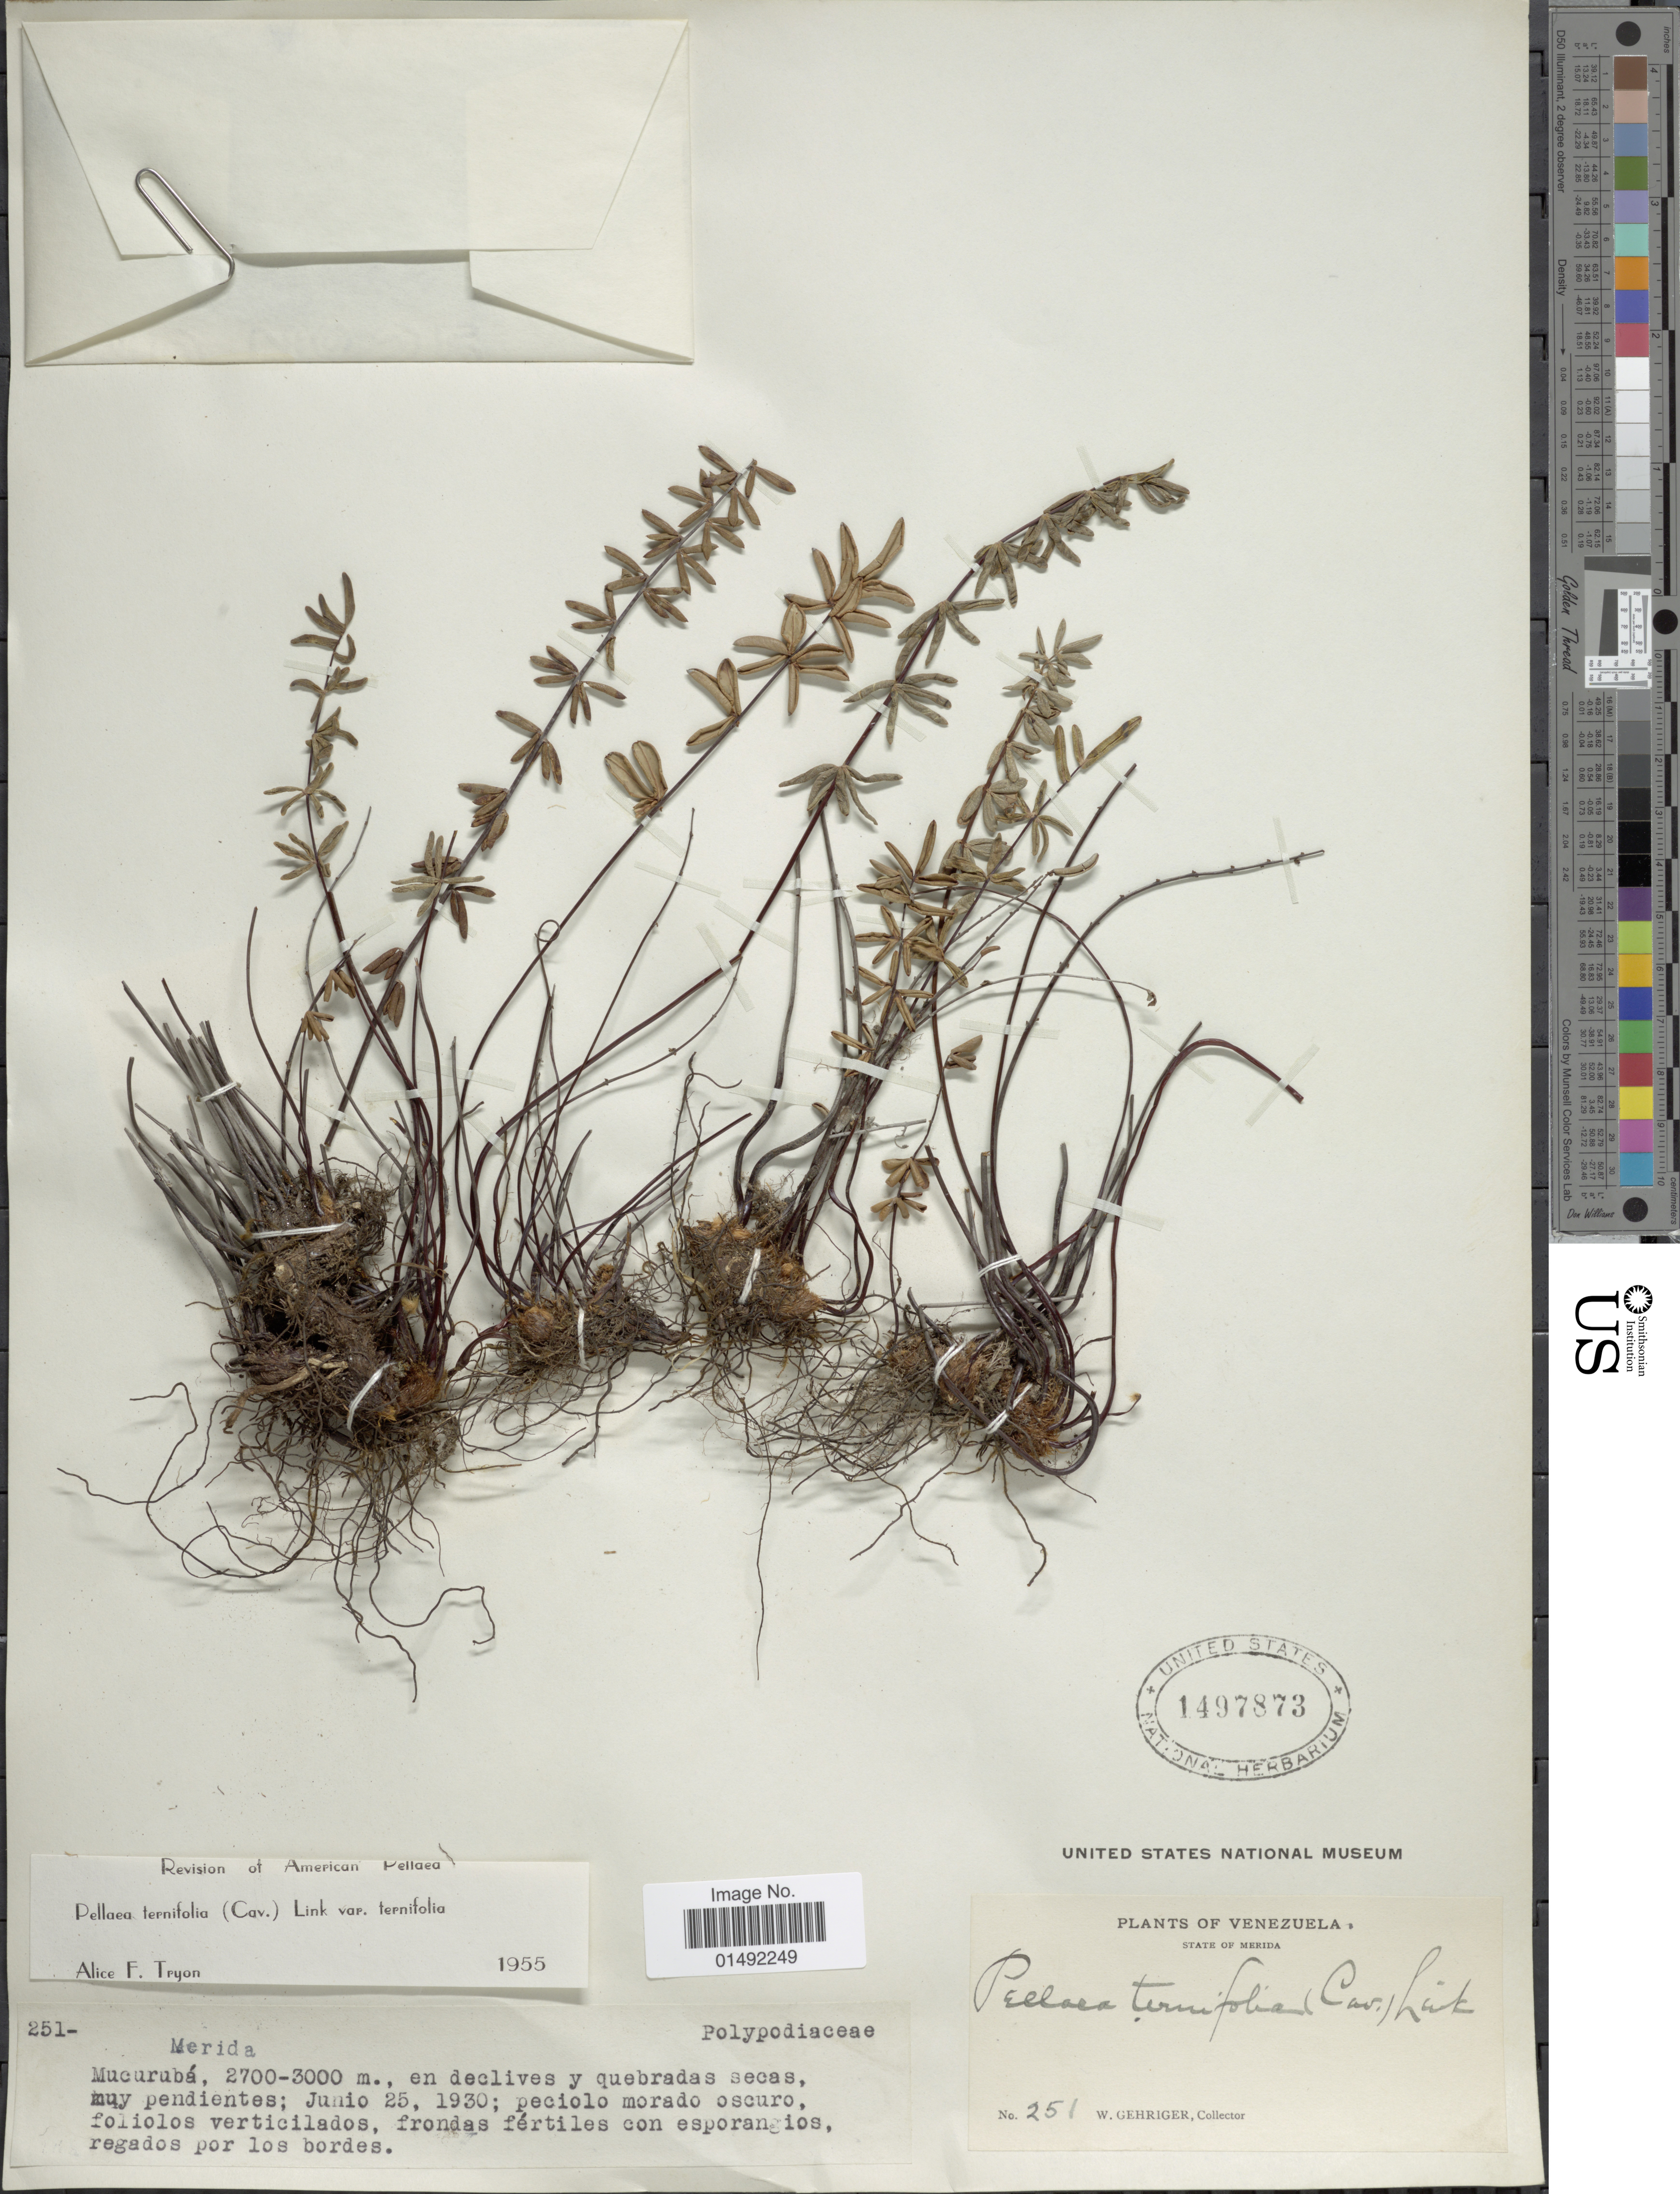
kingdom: Plantae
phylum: Tracheophyta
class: Polypodiopsida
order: Polypodiales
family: Pteridaceae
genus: Pellaea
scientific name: Pellaea ternifolia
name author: (Cav.) Link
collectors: W. Gehriger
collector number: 251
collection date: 1930-06-25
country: Venezuela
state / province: Mérida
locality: Mucurubá, en declives y quebradas secas muy pendientes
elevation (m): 2700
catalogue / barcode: US 1497873